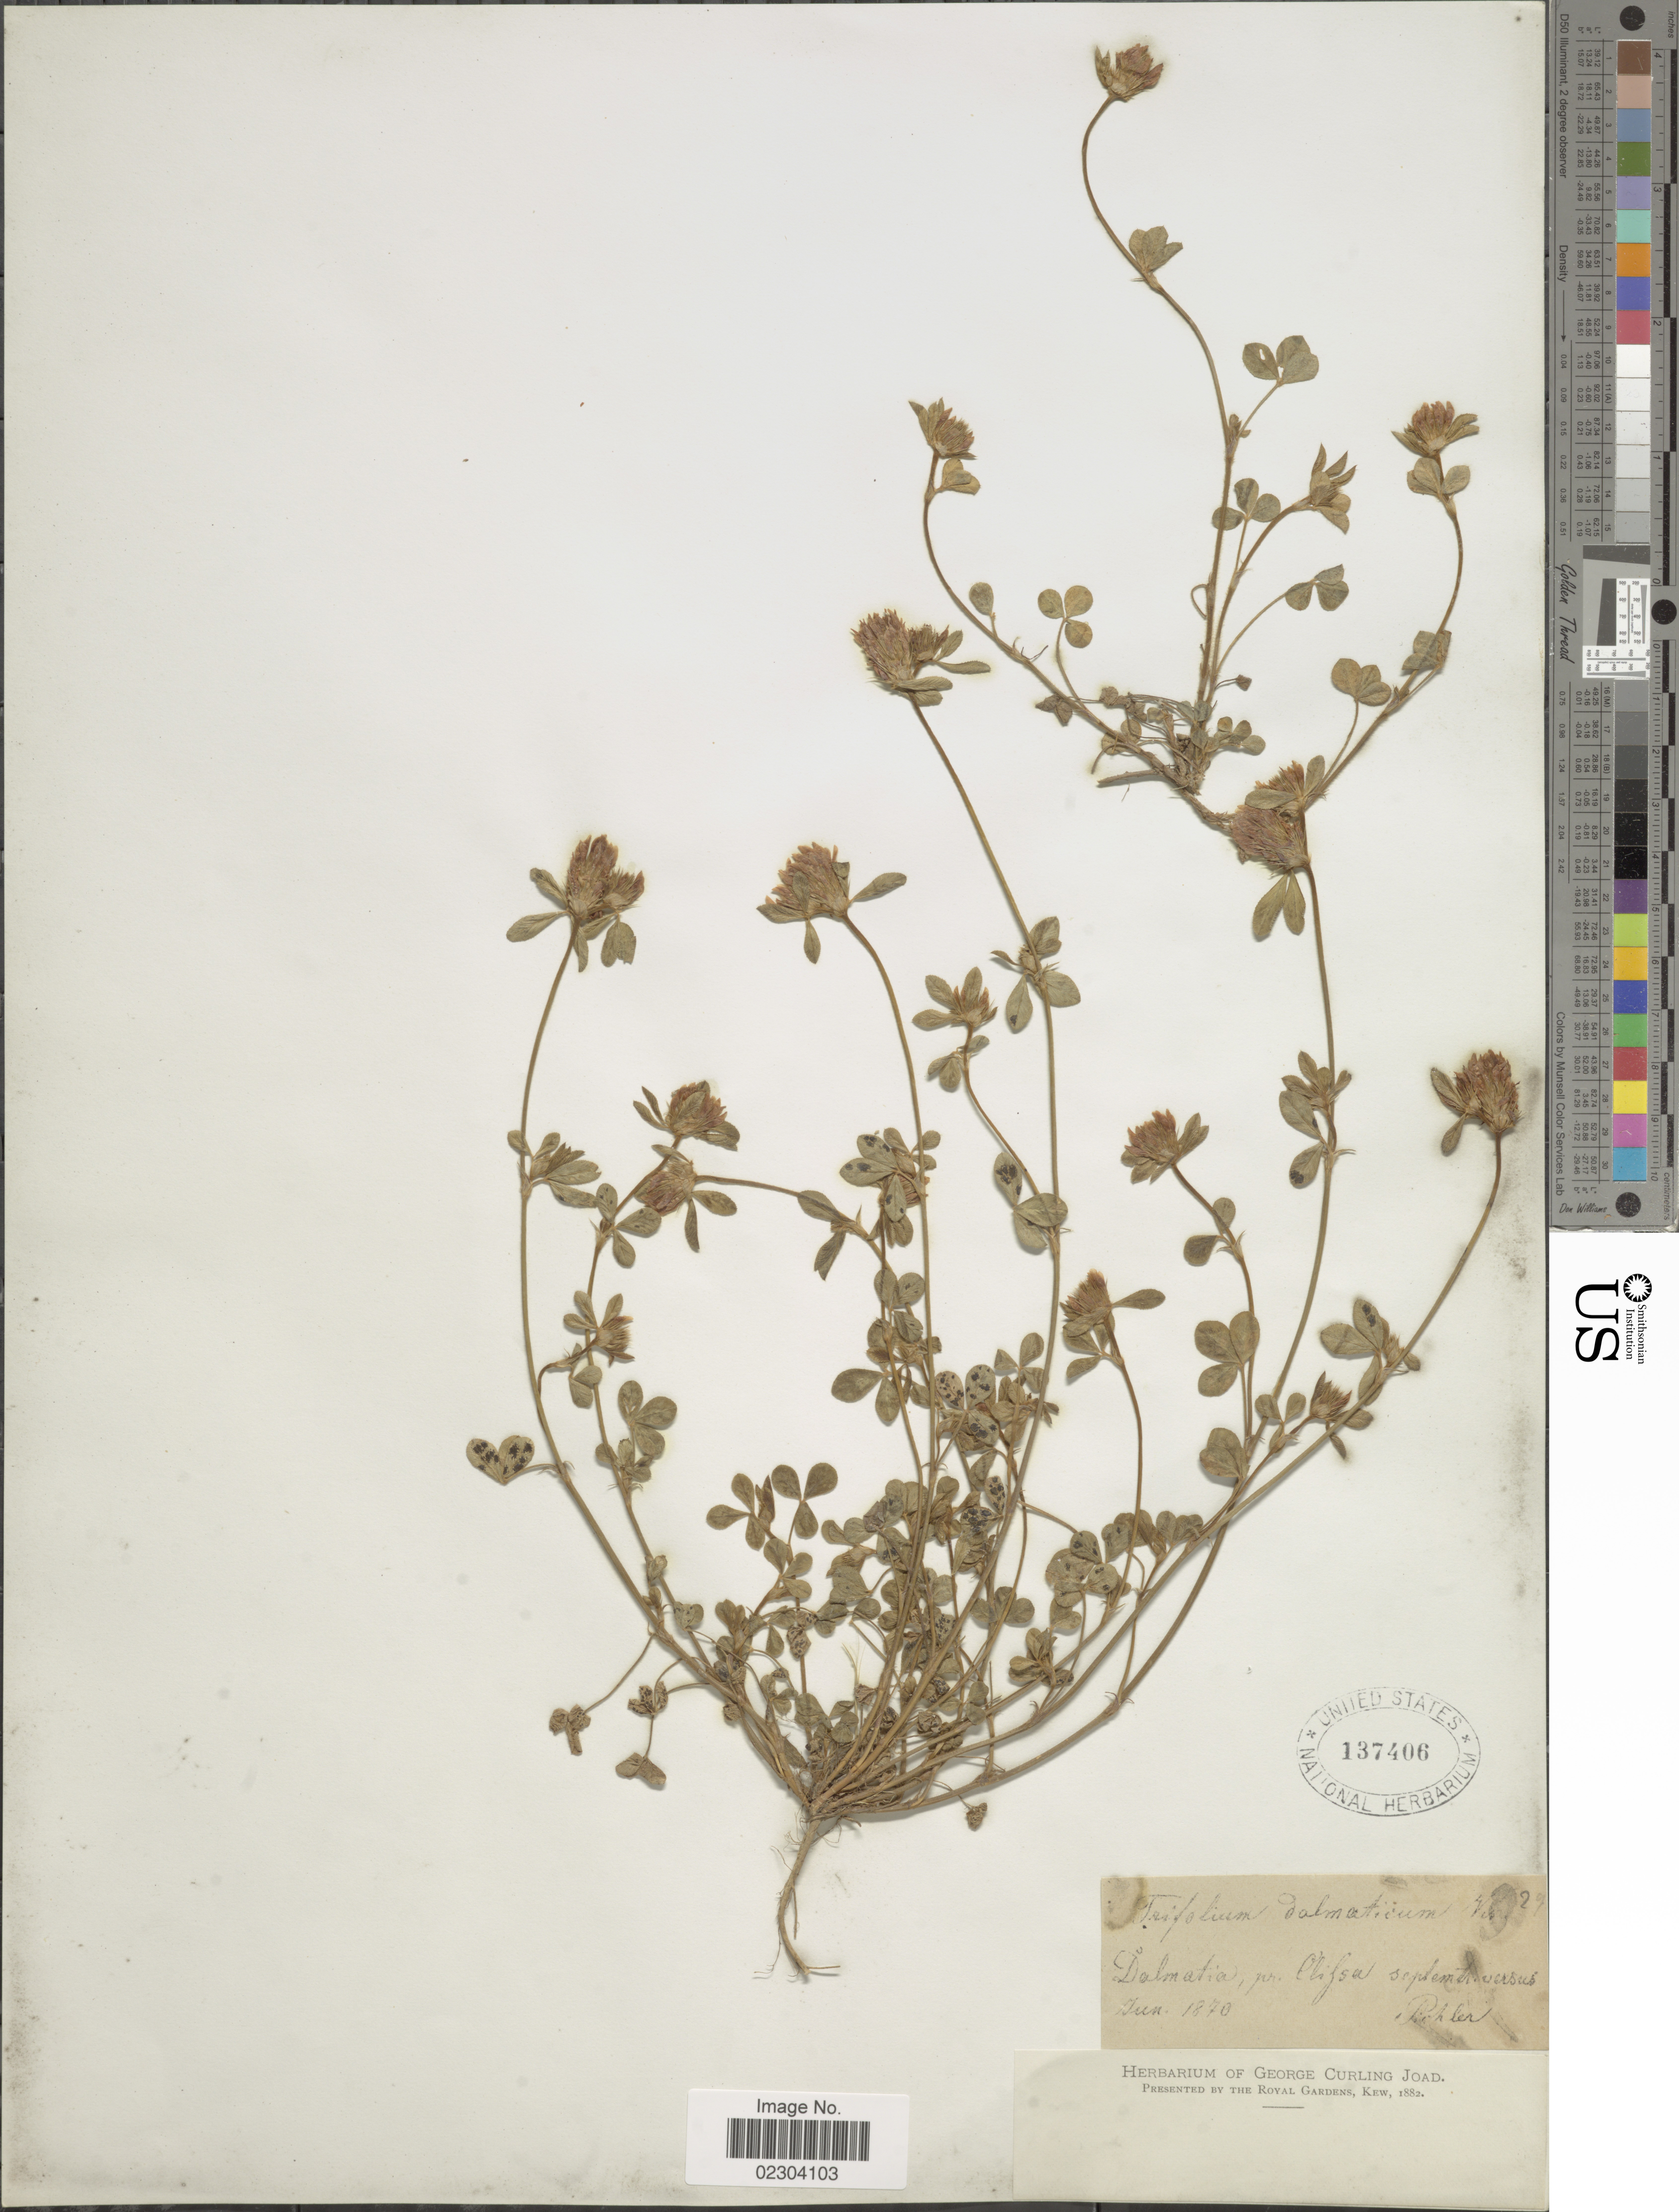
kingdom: Plantae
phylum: Tracheophyta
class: Magnoliopsida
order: Fabales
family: Fabaceae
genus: Trifolium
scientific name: Trifolium dalmaticum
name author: Vis.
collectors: Pichler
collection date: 1870-06/1870-09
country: Croatia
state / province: Split-Dalmatia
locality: Dalmatia, pr. Clifsa [interpreted]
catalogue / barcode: US 137406